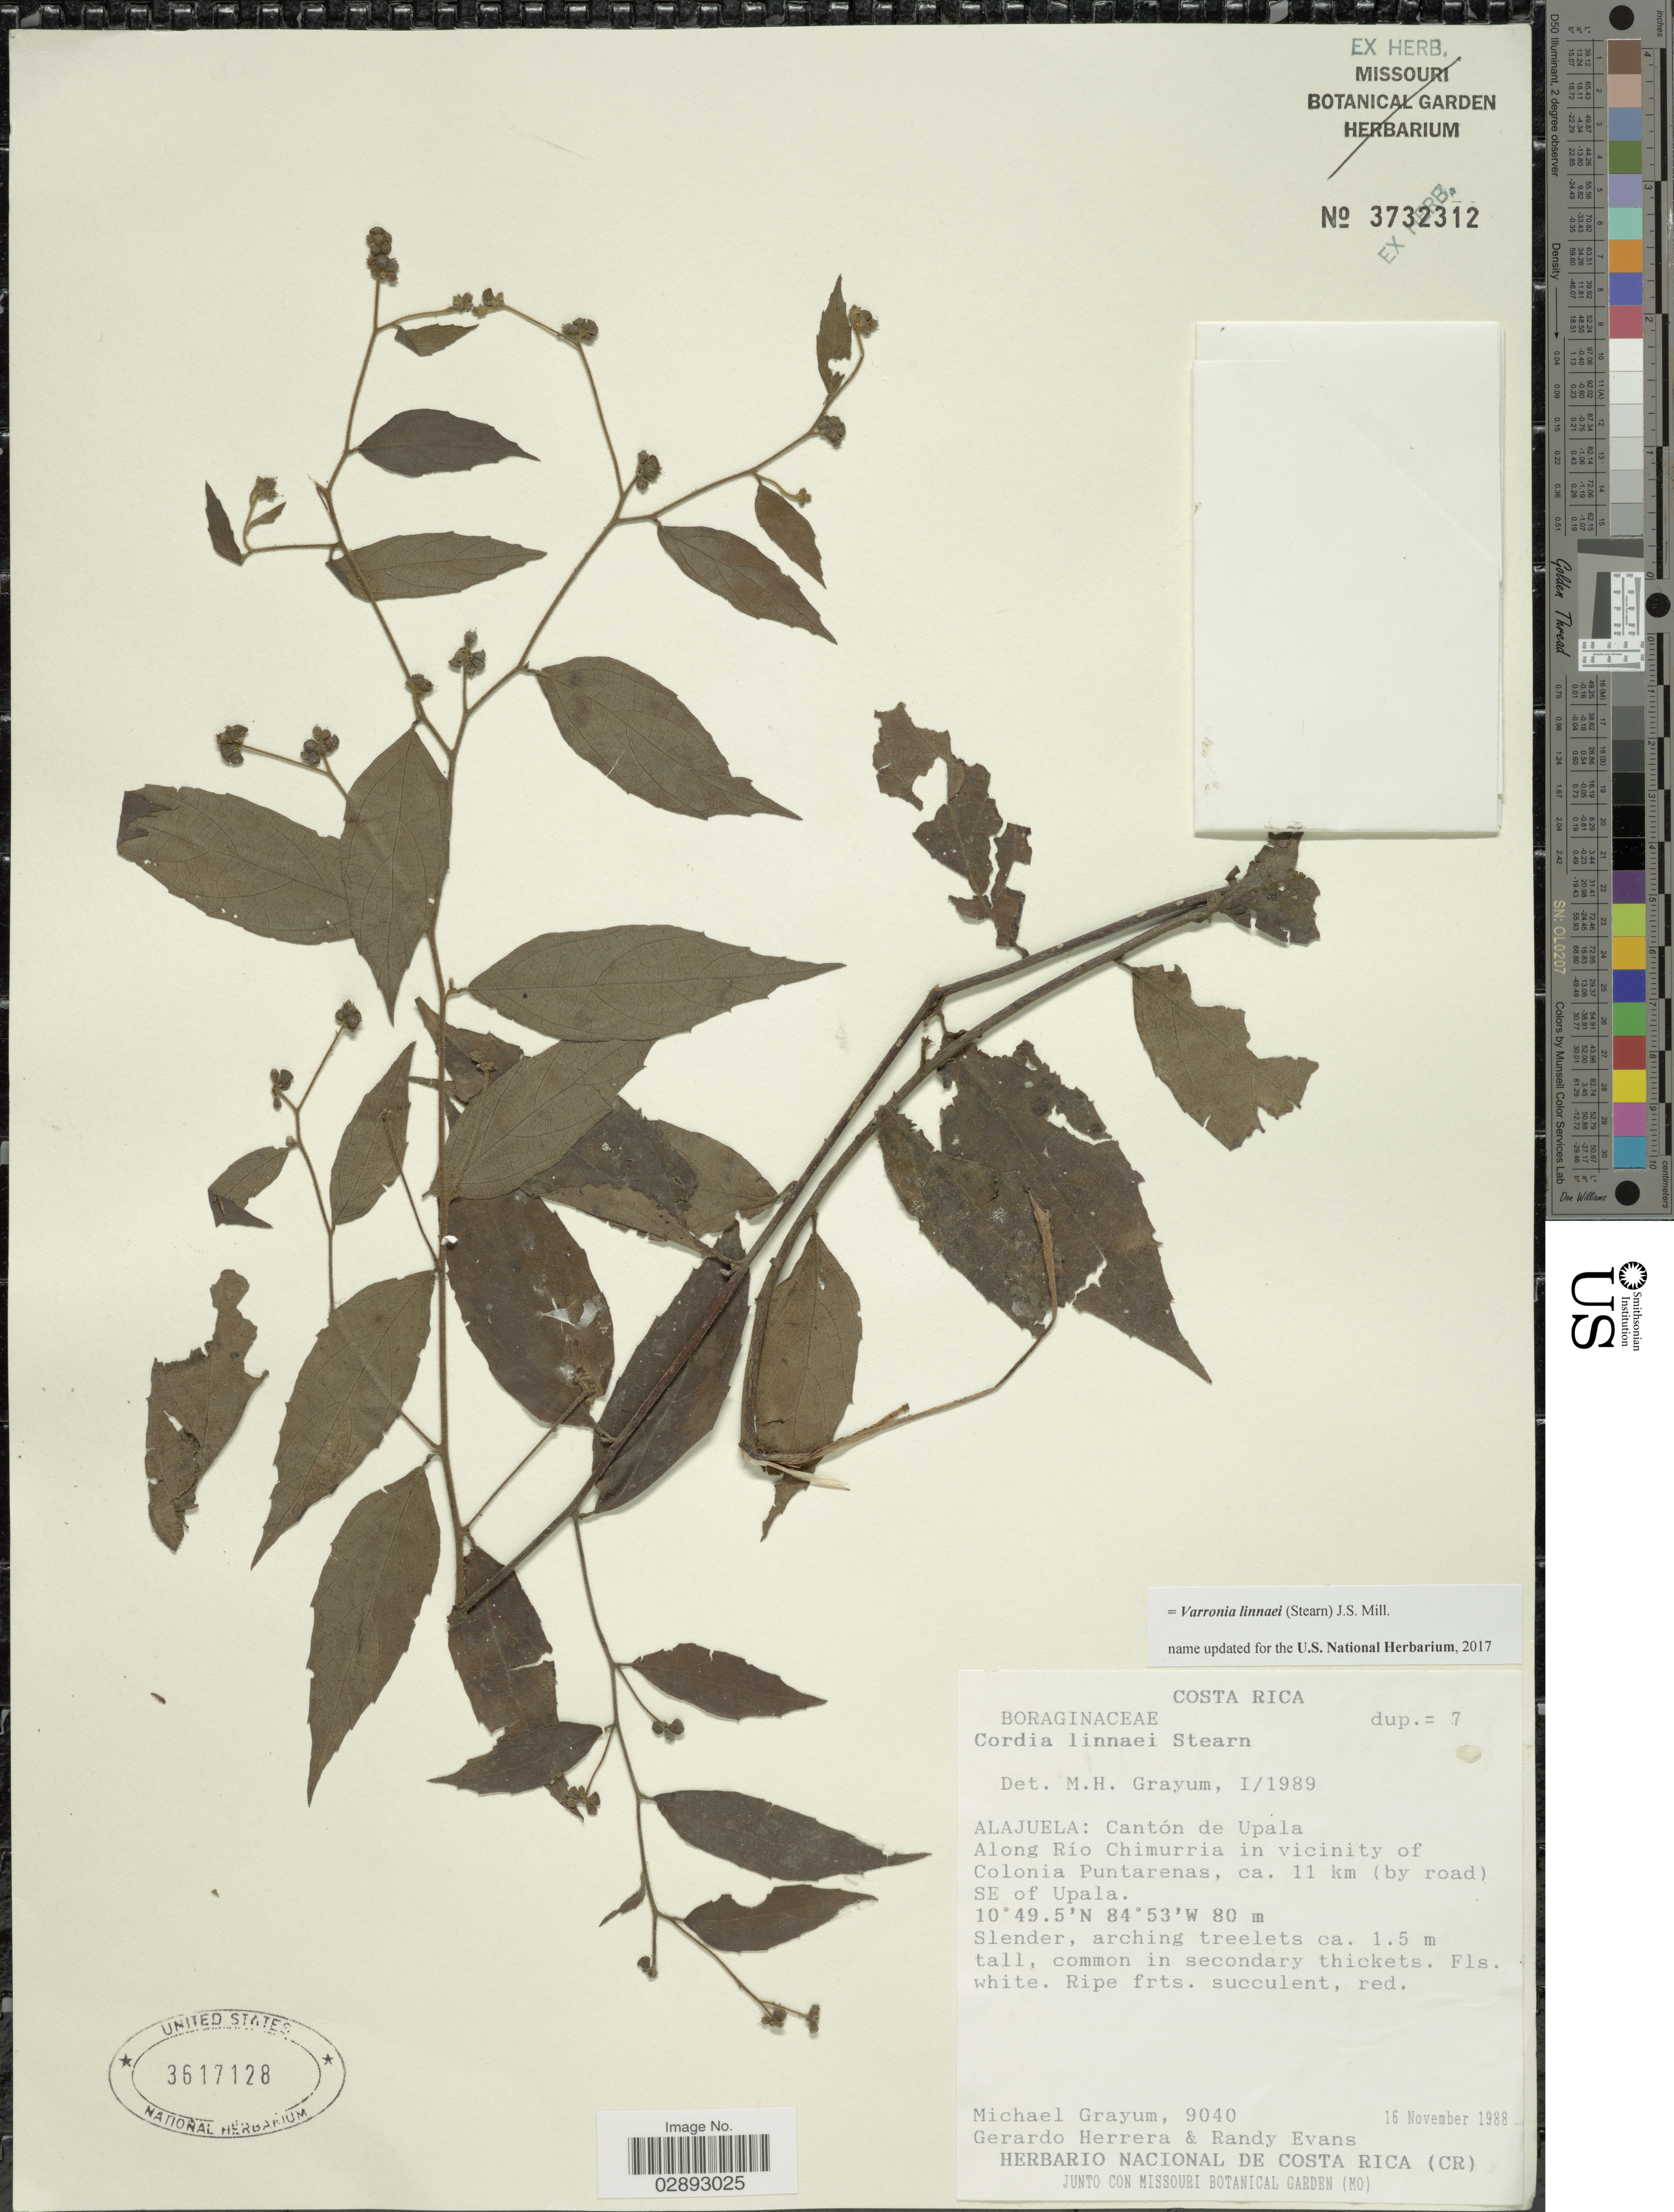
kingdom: Plantae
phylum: Tracheophyta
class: Magnoliopsida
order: Boraginales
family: Cordiaceae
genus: Varronia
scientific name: Varronia linnaei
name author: (Stearn) J.S. Mill.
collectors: M. H. Grayum, G. Herrera & R. Evans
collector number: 9040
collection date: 1988-11-16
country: Costa Rica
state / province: Alajuela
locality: Alajuela: Cantón de Upala. Along Río Chimurria in vicinity of Colonia Puntarenas, ca. 11 km (by road) SE of Upala.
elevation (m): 80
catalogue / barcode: US 3617128